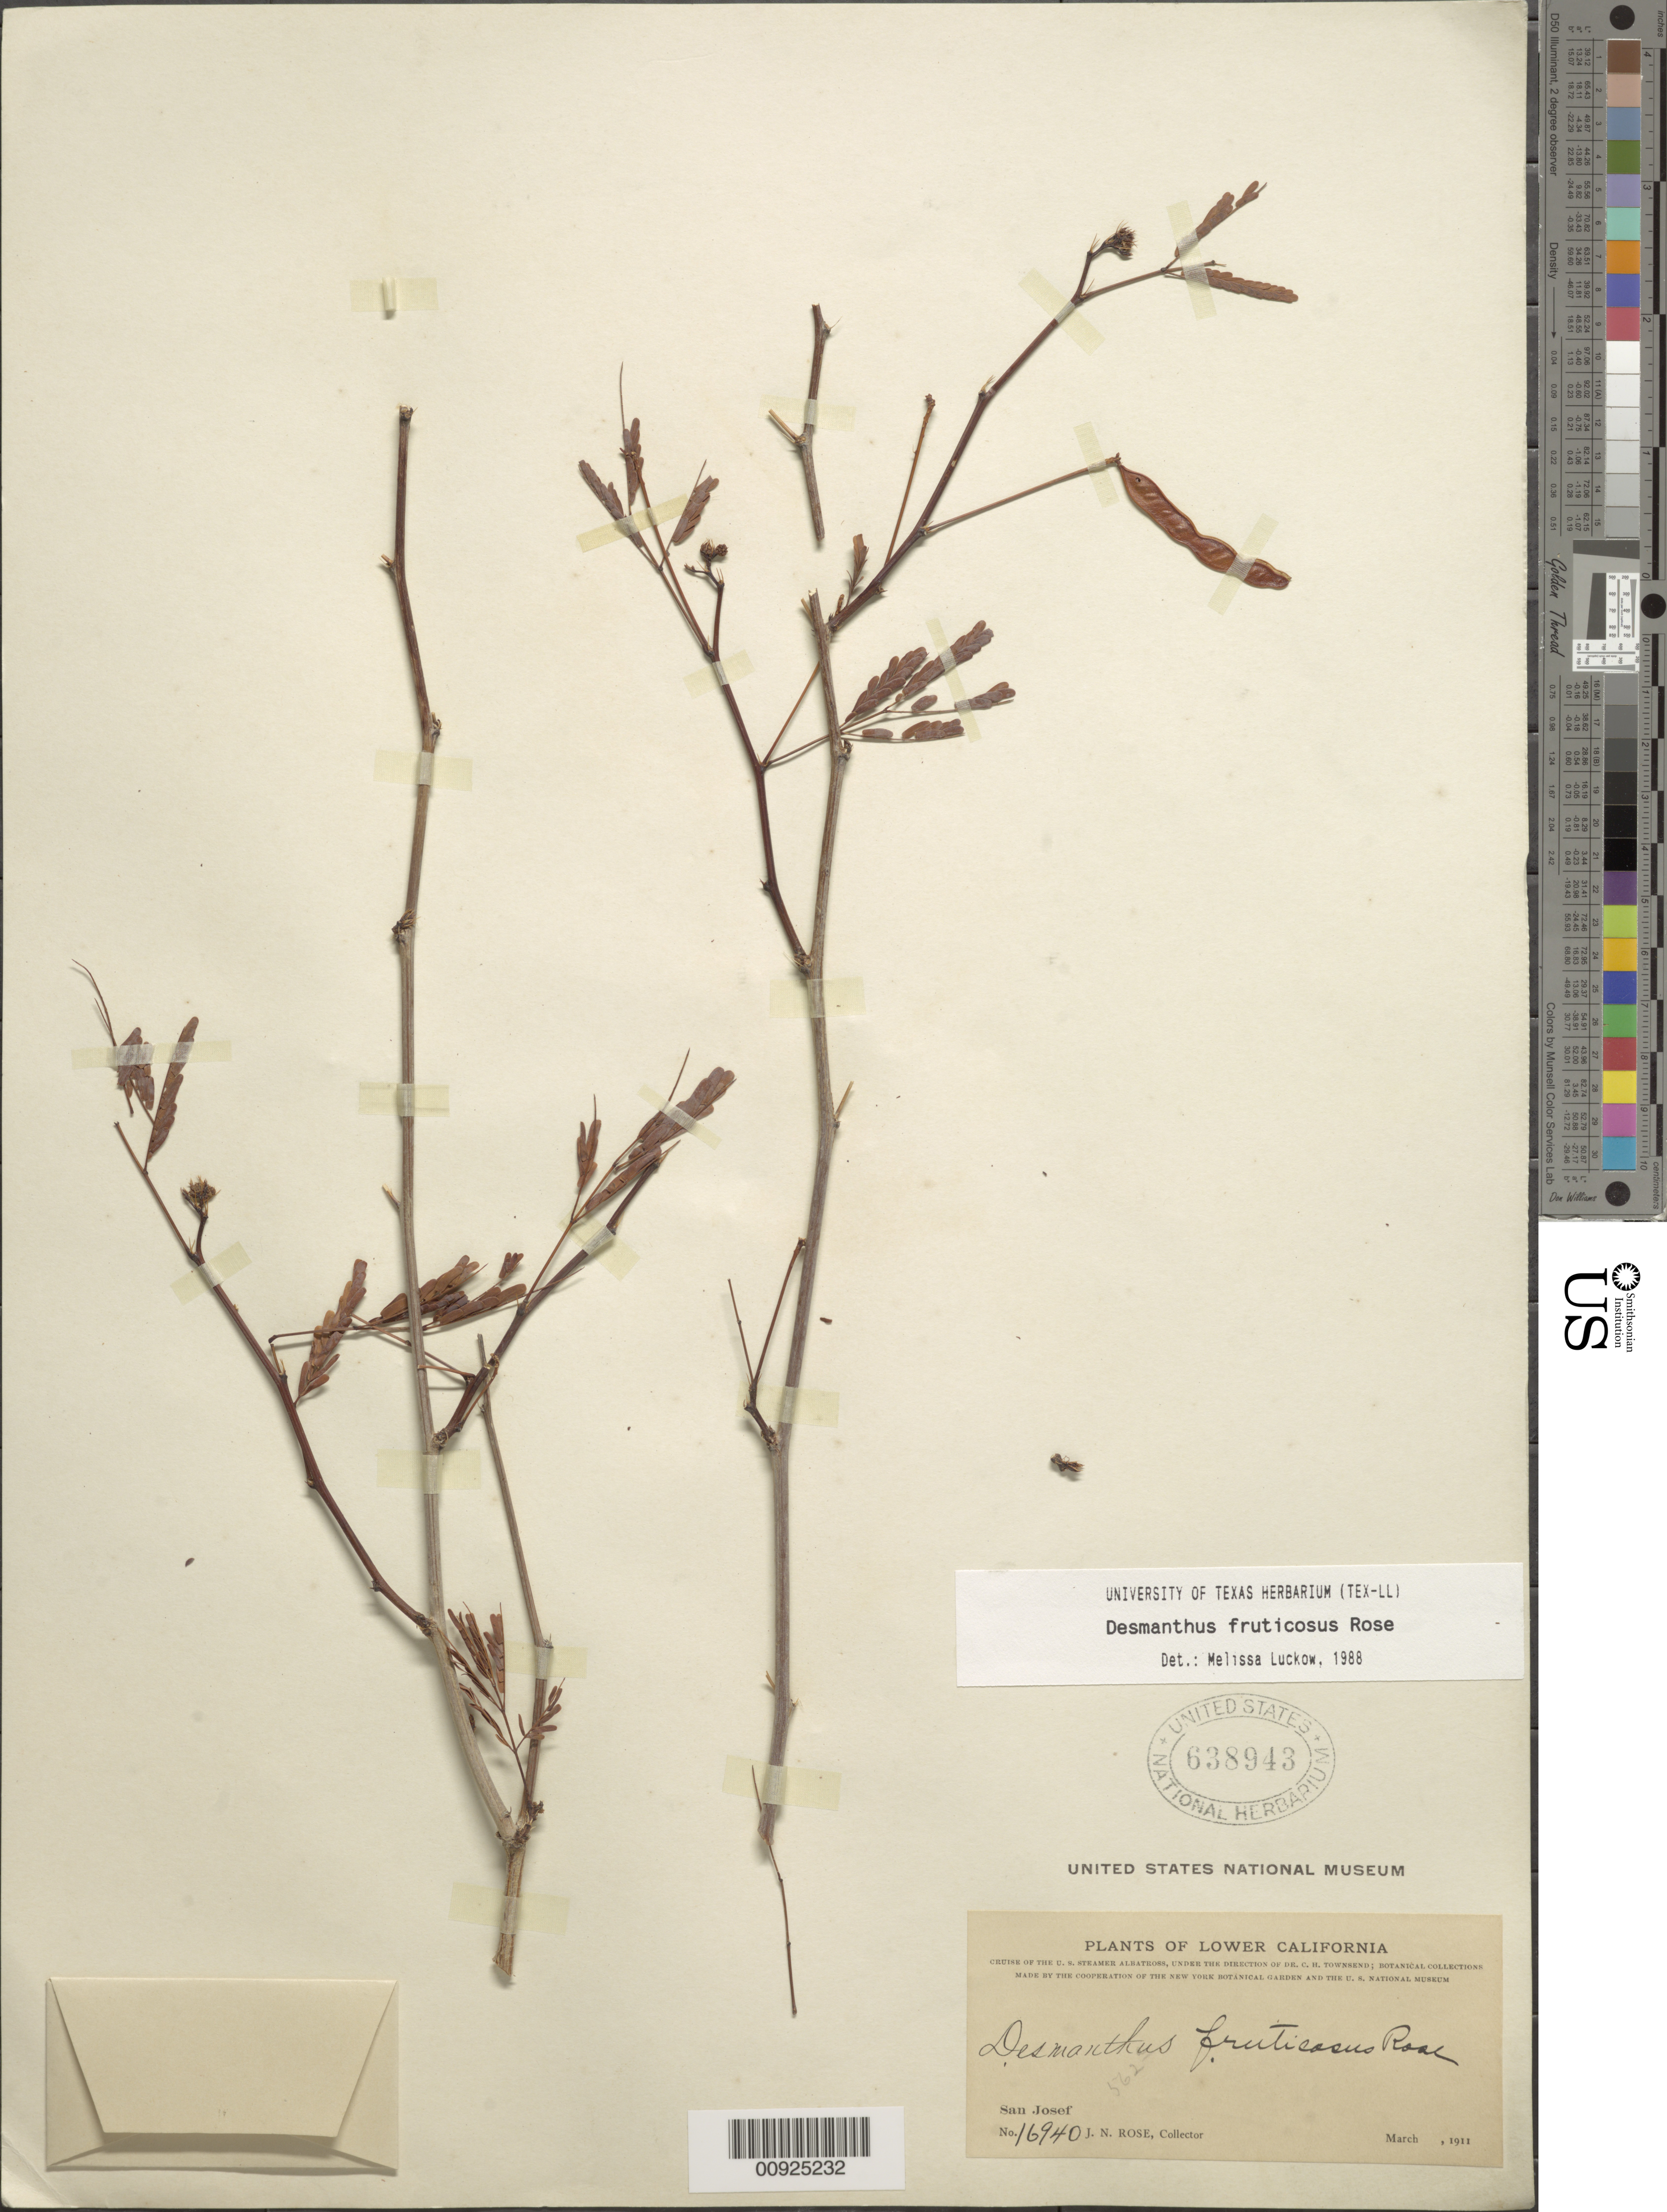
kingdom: Plantae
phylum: Tracheophyta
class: Magnoliopsida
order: Fabales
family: Fabaceae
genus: Desmanthus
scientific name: Desmanthus fruticosus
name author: Rose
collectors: J. N. Rose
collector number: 16940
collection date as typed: Mar 1911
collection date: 1911-03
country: Mexico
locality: San Josef, Lower California.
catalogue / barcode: US 638943